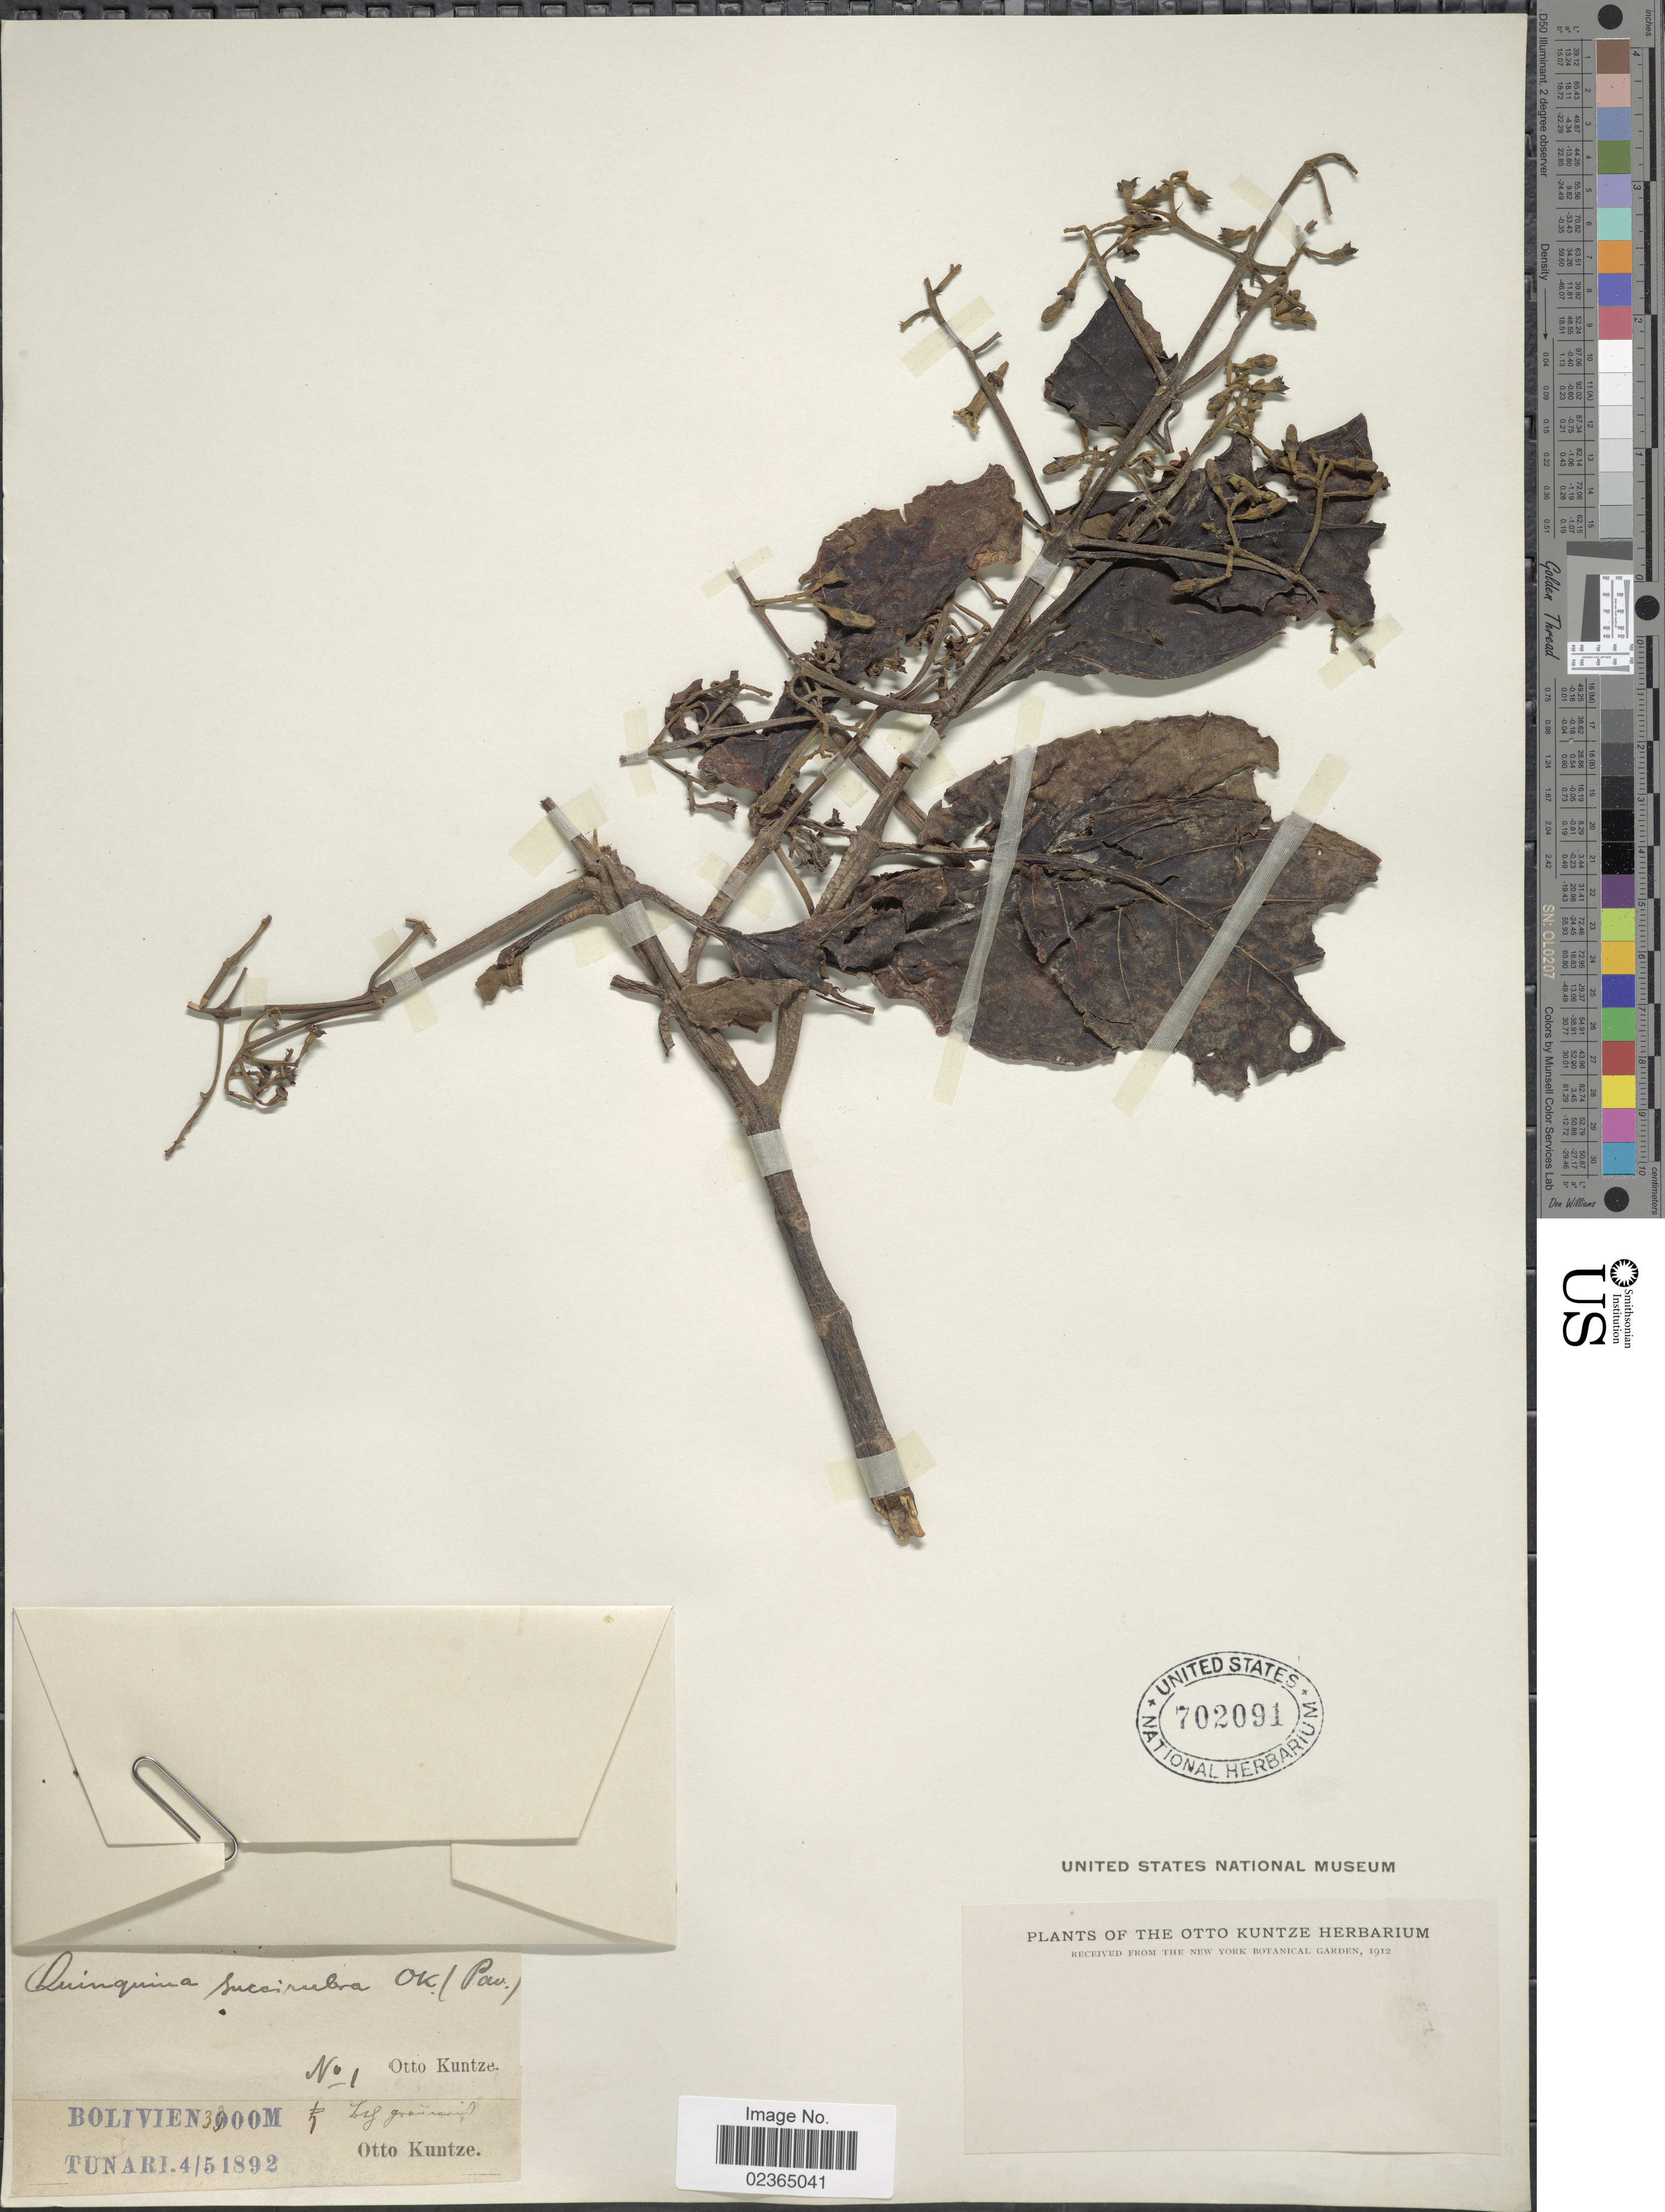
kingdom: Plantae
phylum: Tracheophyta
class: Magnoliopsida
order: Gentianales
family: Rubiaceae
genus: Cinchona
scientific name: Cinchona pubescens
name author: Vahl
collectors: C.E.O. Kuntze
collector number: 1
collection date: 1892-05-04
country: Bolivia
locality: Tunari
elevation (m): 3300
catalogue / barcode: US 702091